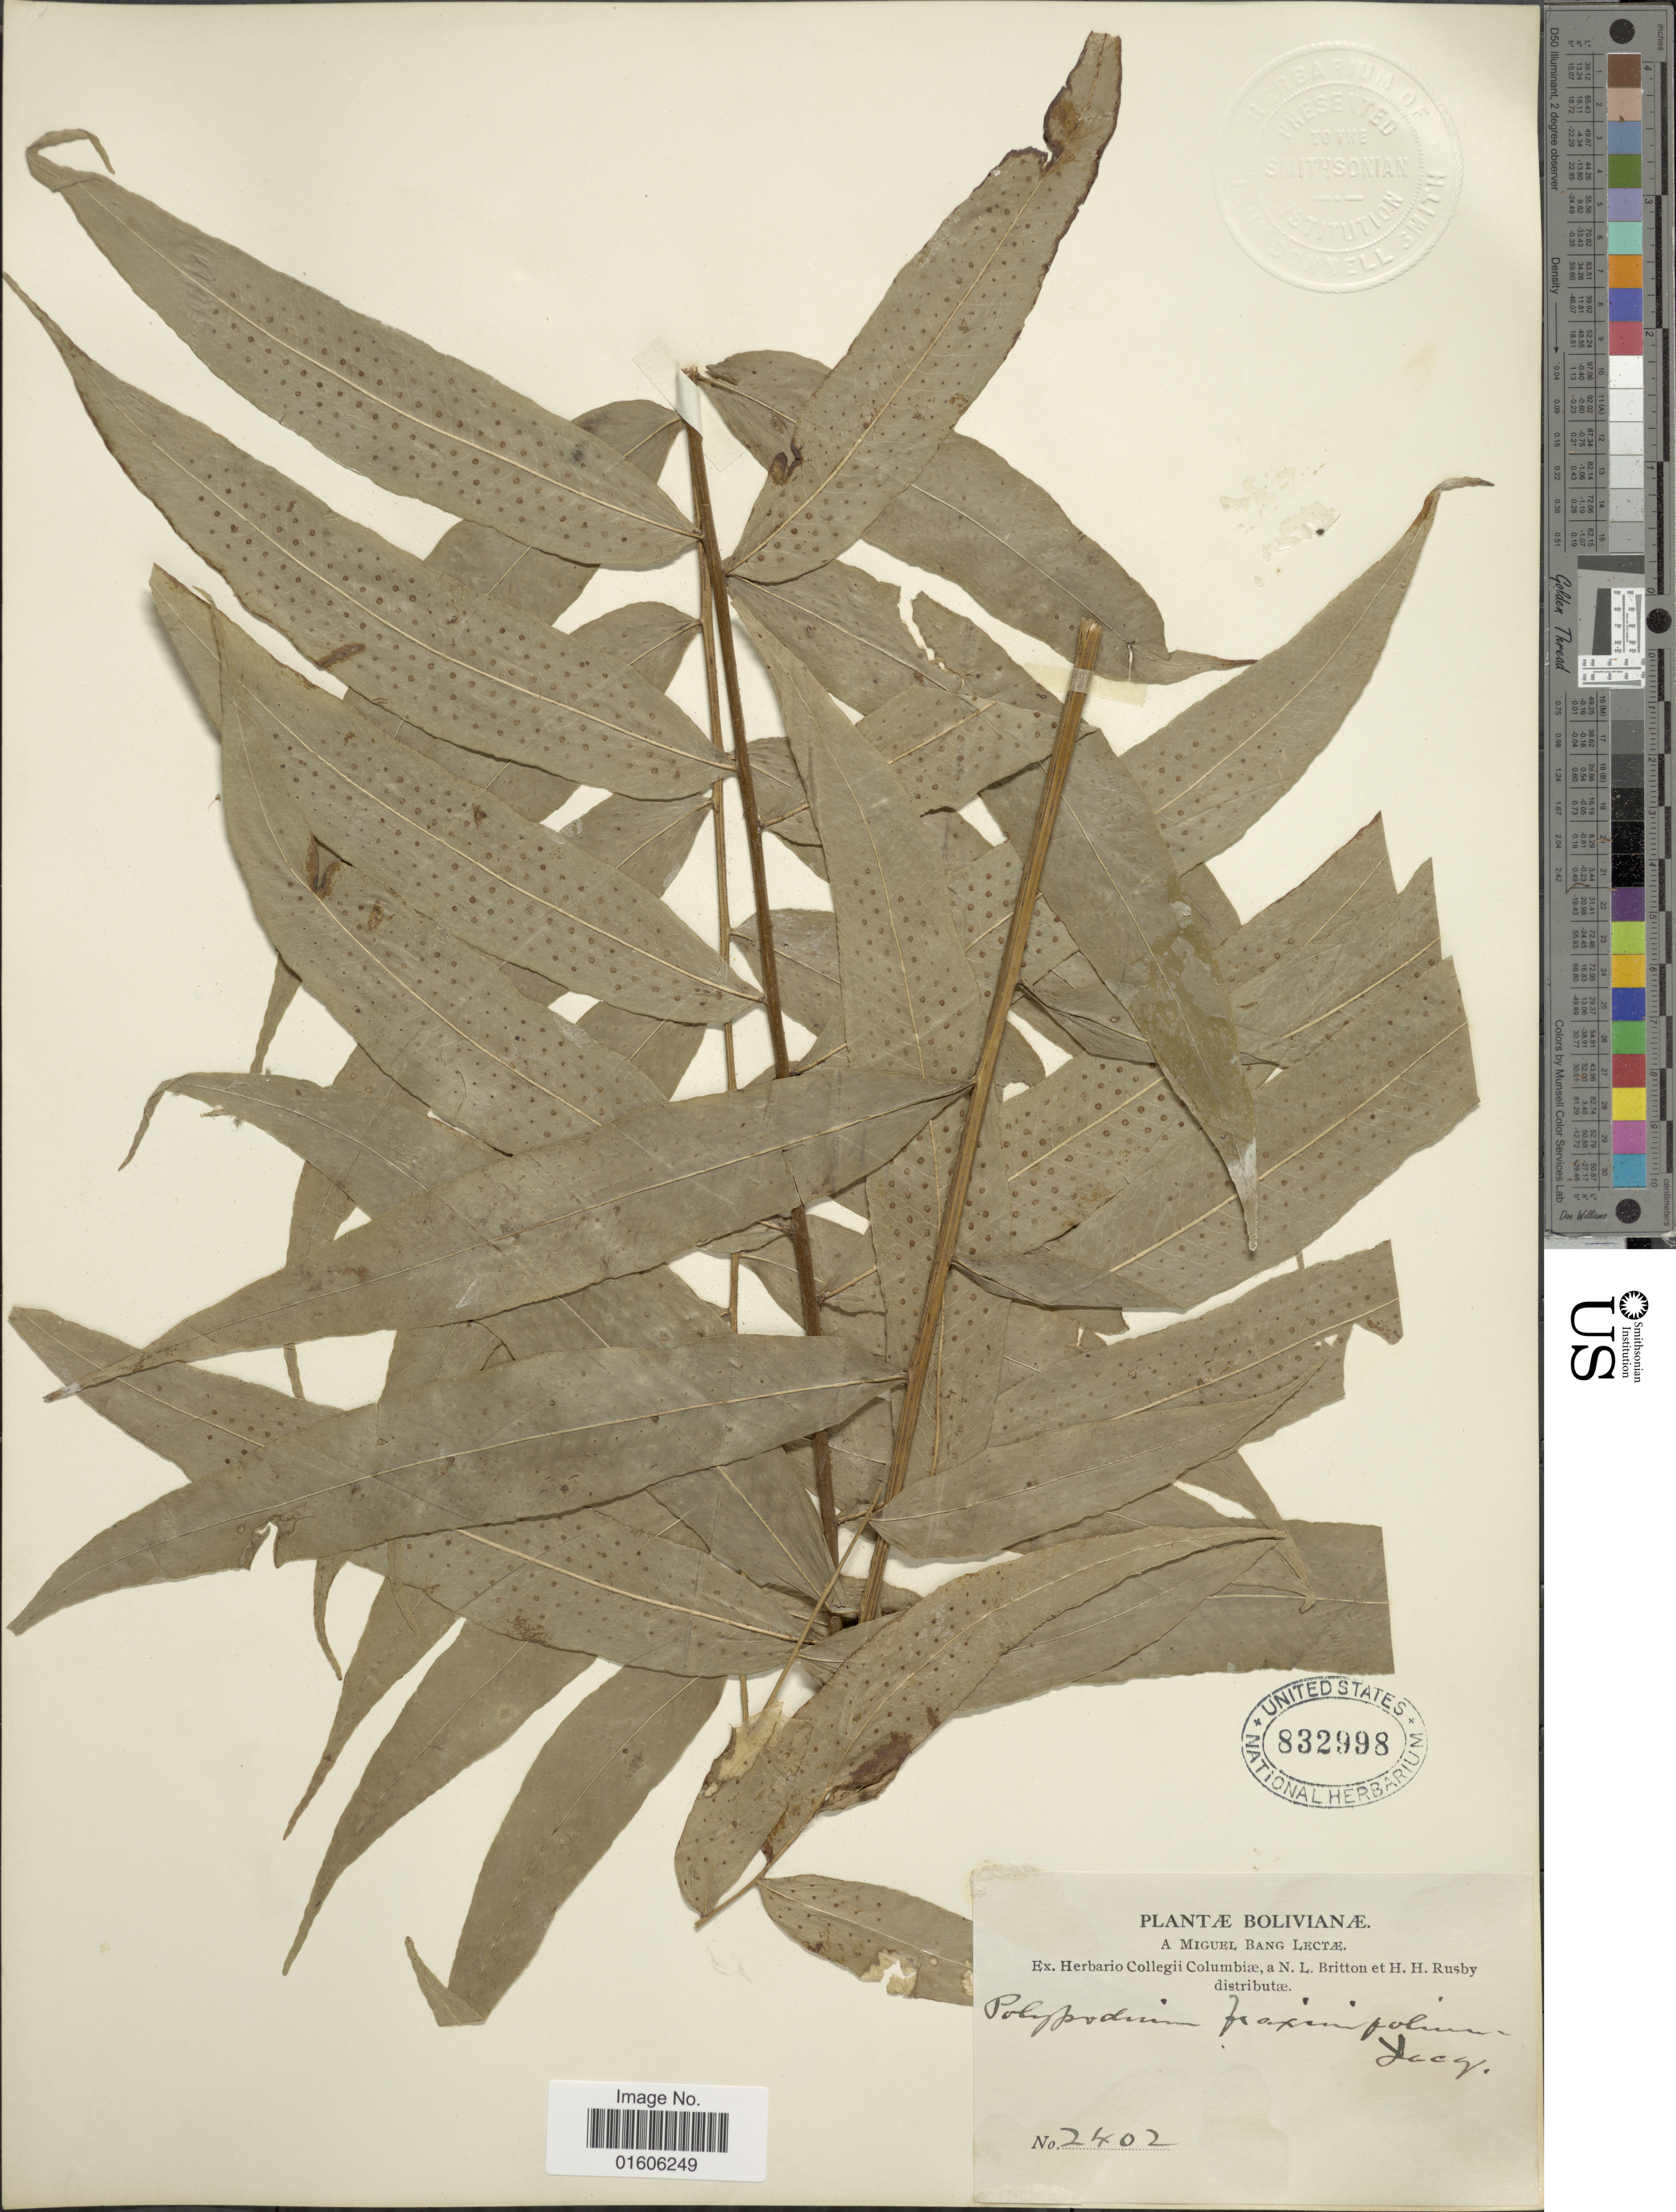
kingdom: Plantae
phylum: Tracheophyta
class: Polypodiopsida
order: Polypodiales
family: Polypodiaceae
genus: Serpocaulon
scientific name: Serpocaulon fraxinifolium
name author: (Jacq.) A.R. Sm.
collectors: M. Bang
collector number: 2402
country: Bolivia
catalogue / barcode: US 832998